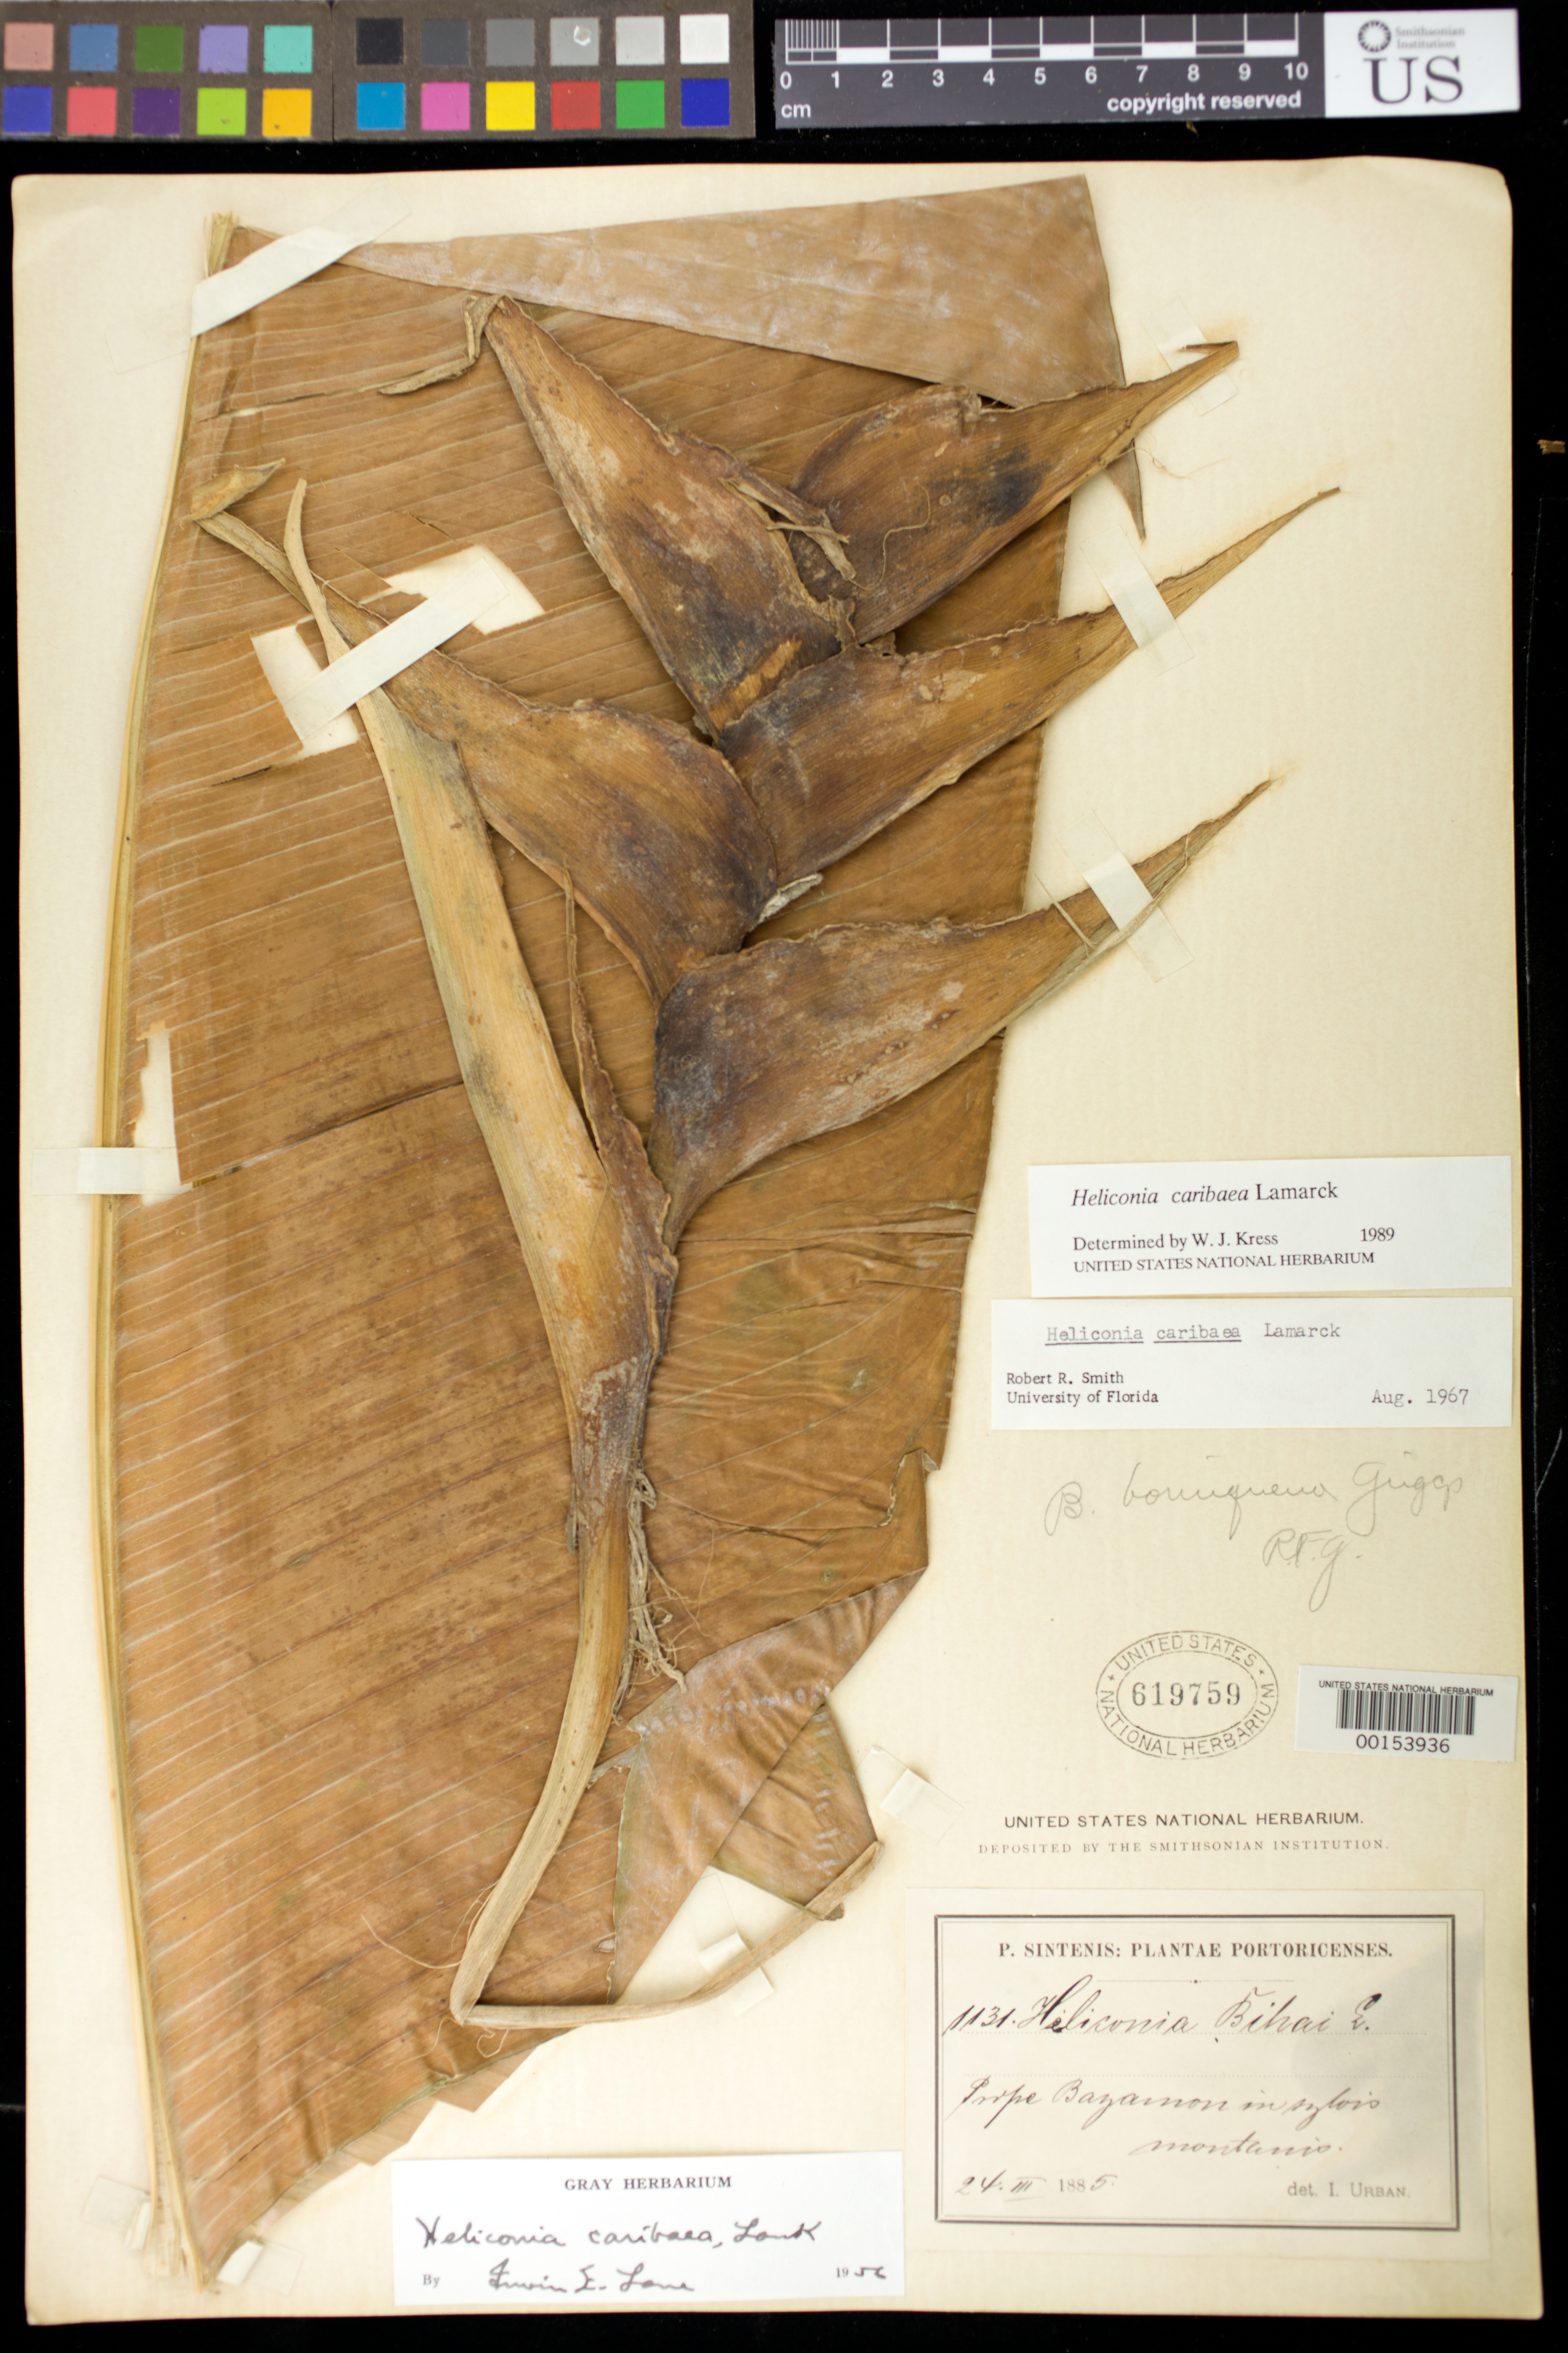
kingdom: Plantae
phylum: Tracheophyta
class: Liliopsida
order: Zingiberales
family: Heliconiaceae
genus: Heliconia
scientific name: Heliconia caribaea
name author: Lam.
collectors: I. Urban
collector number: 1131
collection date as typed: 24 Mar 1885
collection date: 1885-03-24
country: Puerto Rico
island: Greater Antilles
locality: Near Bayamon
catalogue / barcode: US 619759